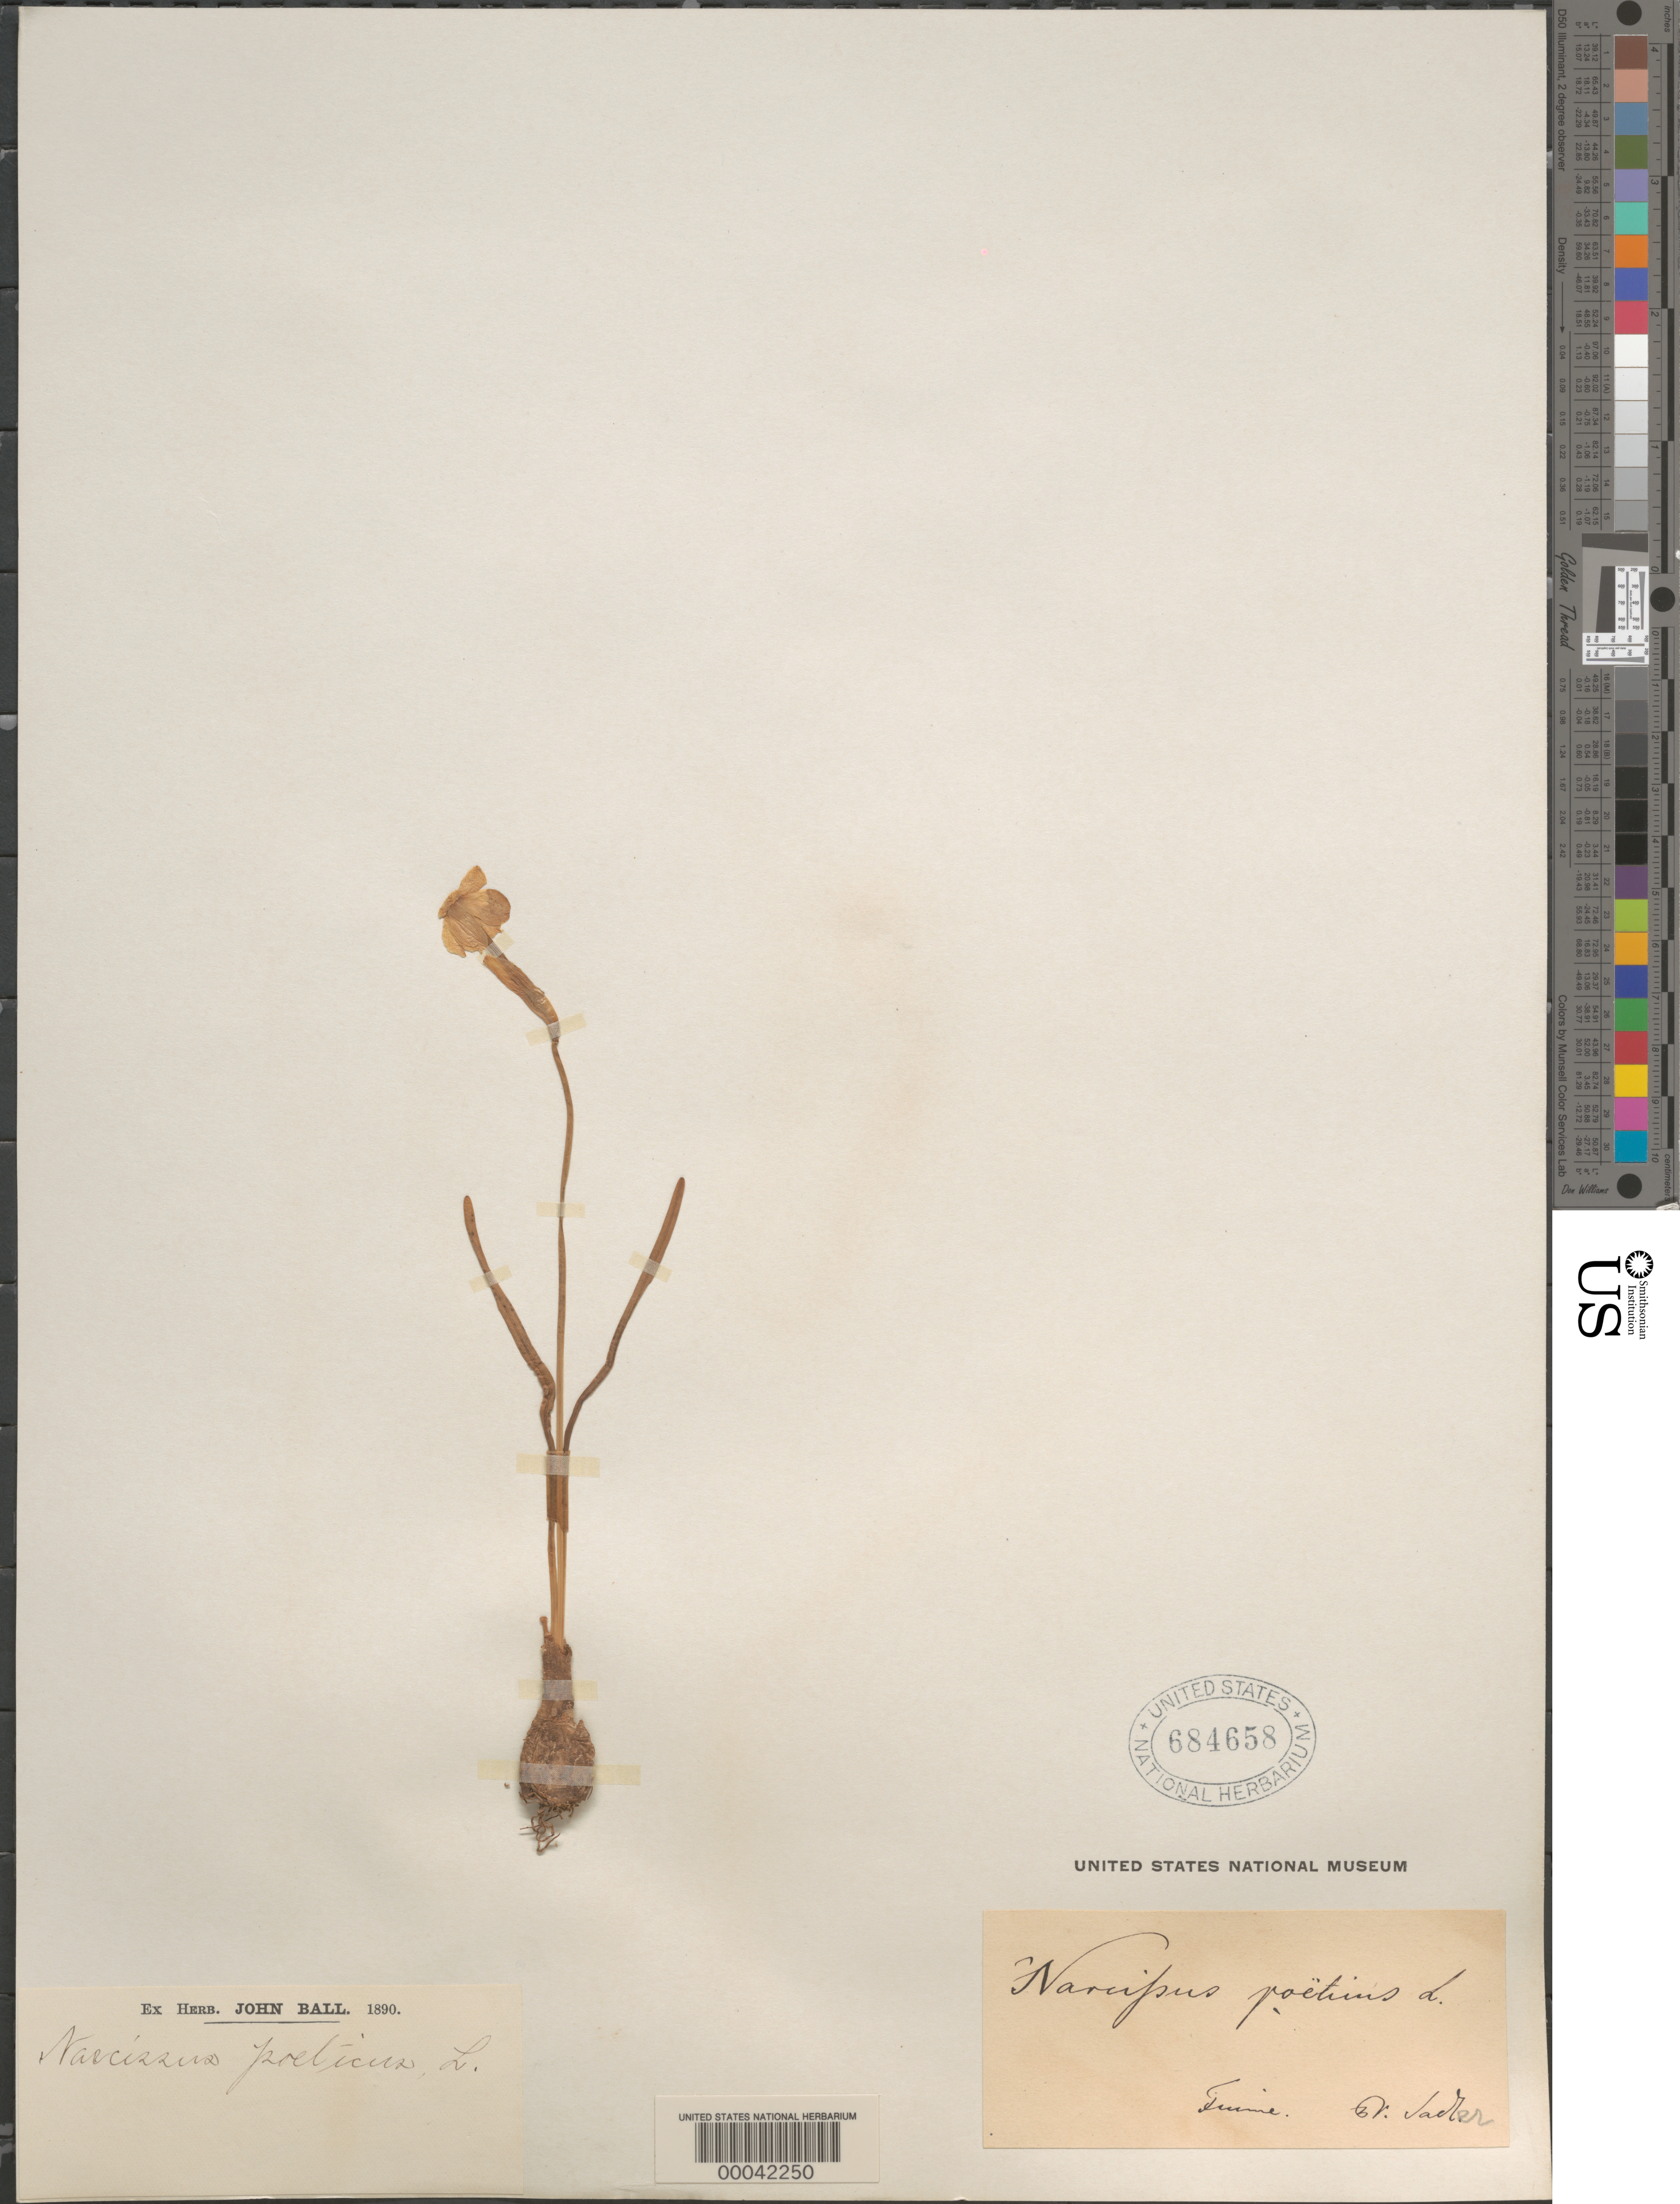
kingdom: Plantae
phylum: Tracheophyta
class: Liliopsida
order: Asparagales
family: Amaryllidaceae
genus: Narcissus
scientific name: Narcissus poeticus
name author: L.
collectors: B. Jadler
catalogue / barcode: US 684658